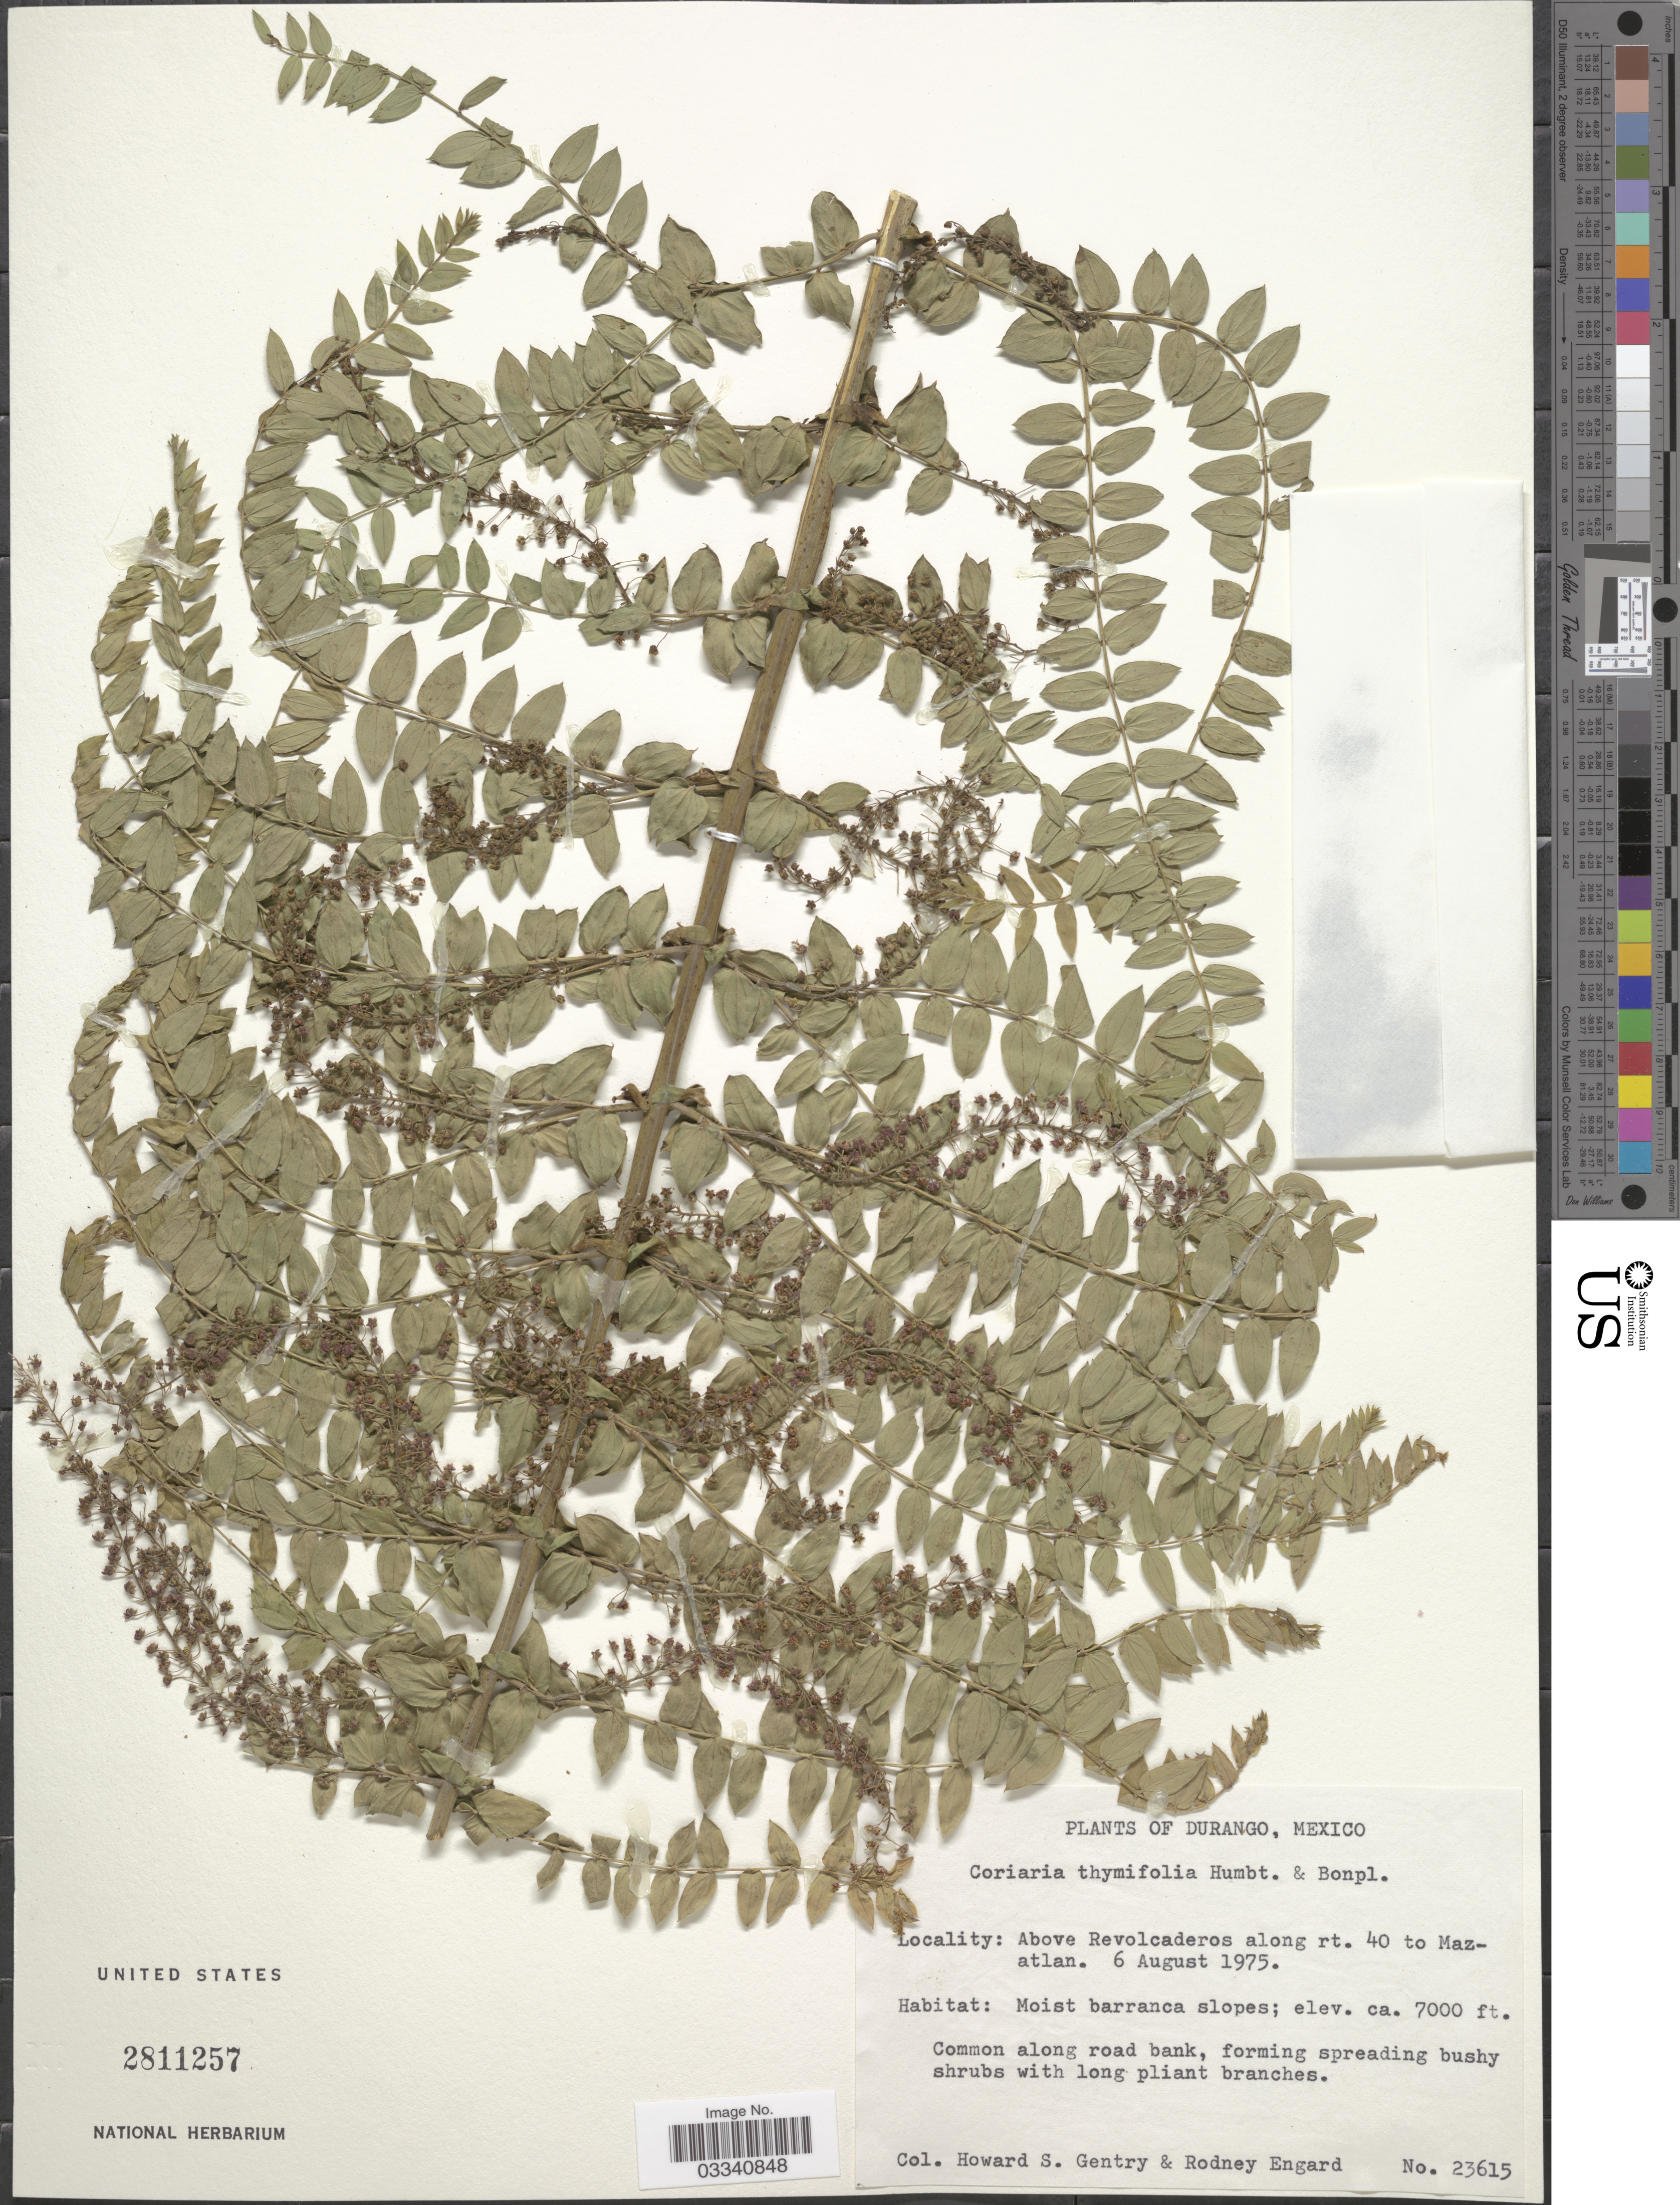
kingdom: Plantae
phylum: Tracheophyta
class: Magnoliopsida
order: Cucurbitales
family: Coriariaceae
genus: Coriaria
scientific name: Coriaria ruscifolia subsp. microphylla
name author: (Poir.) L.E. Skog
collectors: H. S. Gentry & R. Engard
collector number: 23615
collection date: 1975-08-06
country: Mexico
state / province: Durango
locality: Above Revolcaderos along rt. 40 to Mazatlan.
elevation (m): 2134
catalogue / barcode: US 2811257